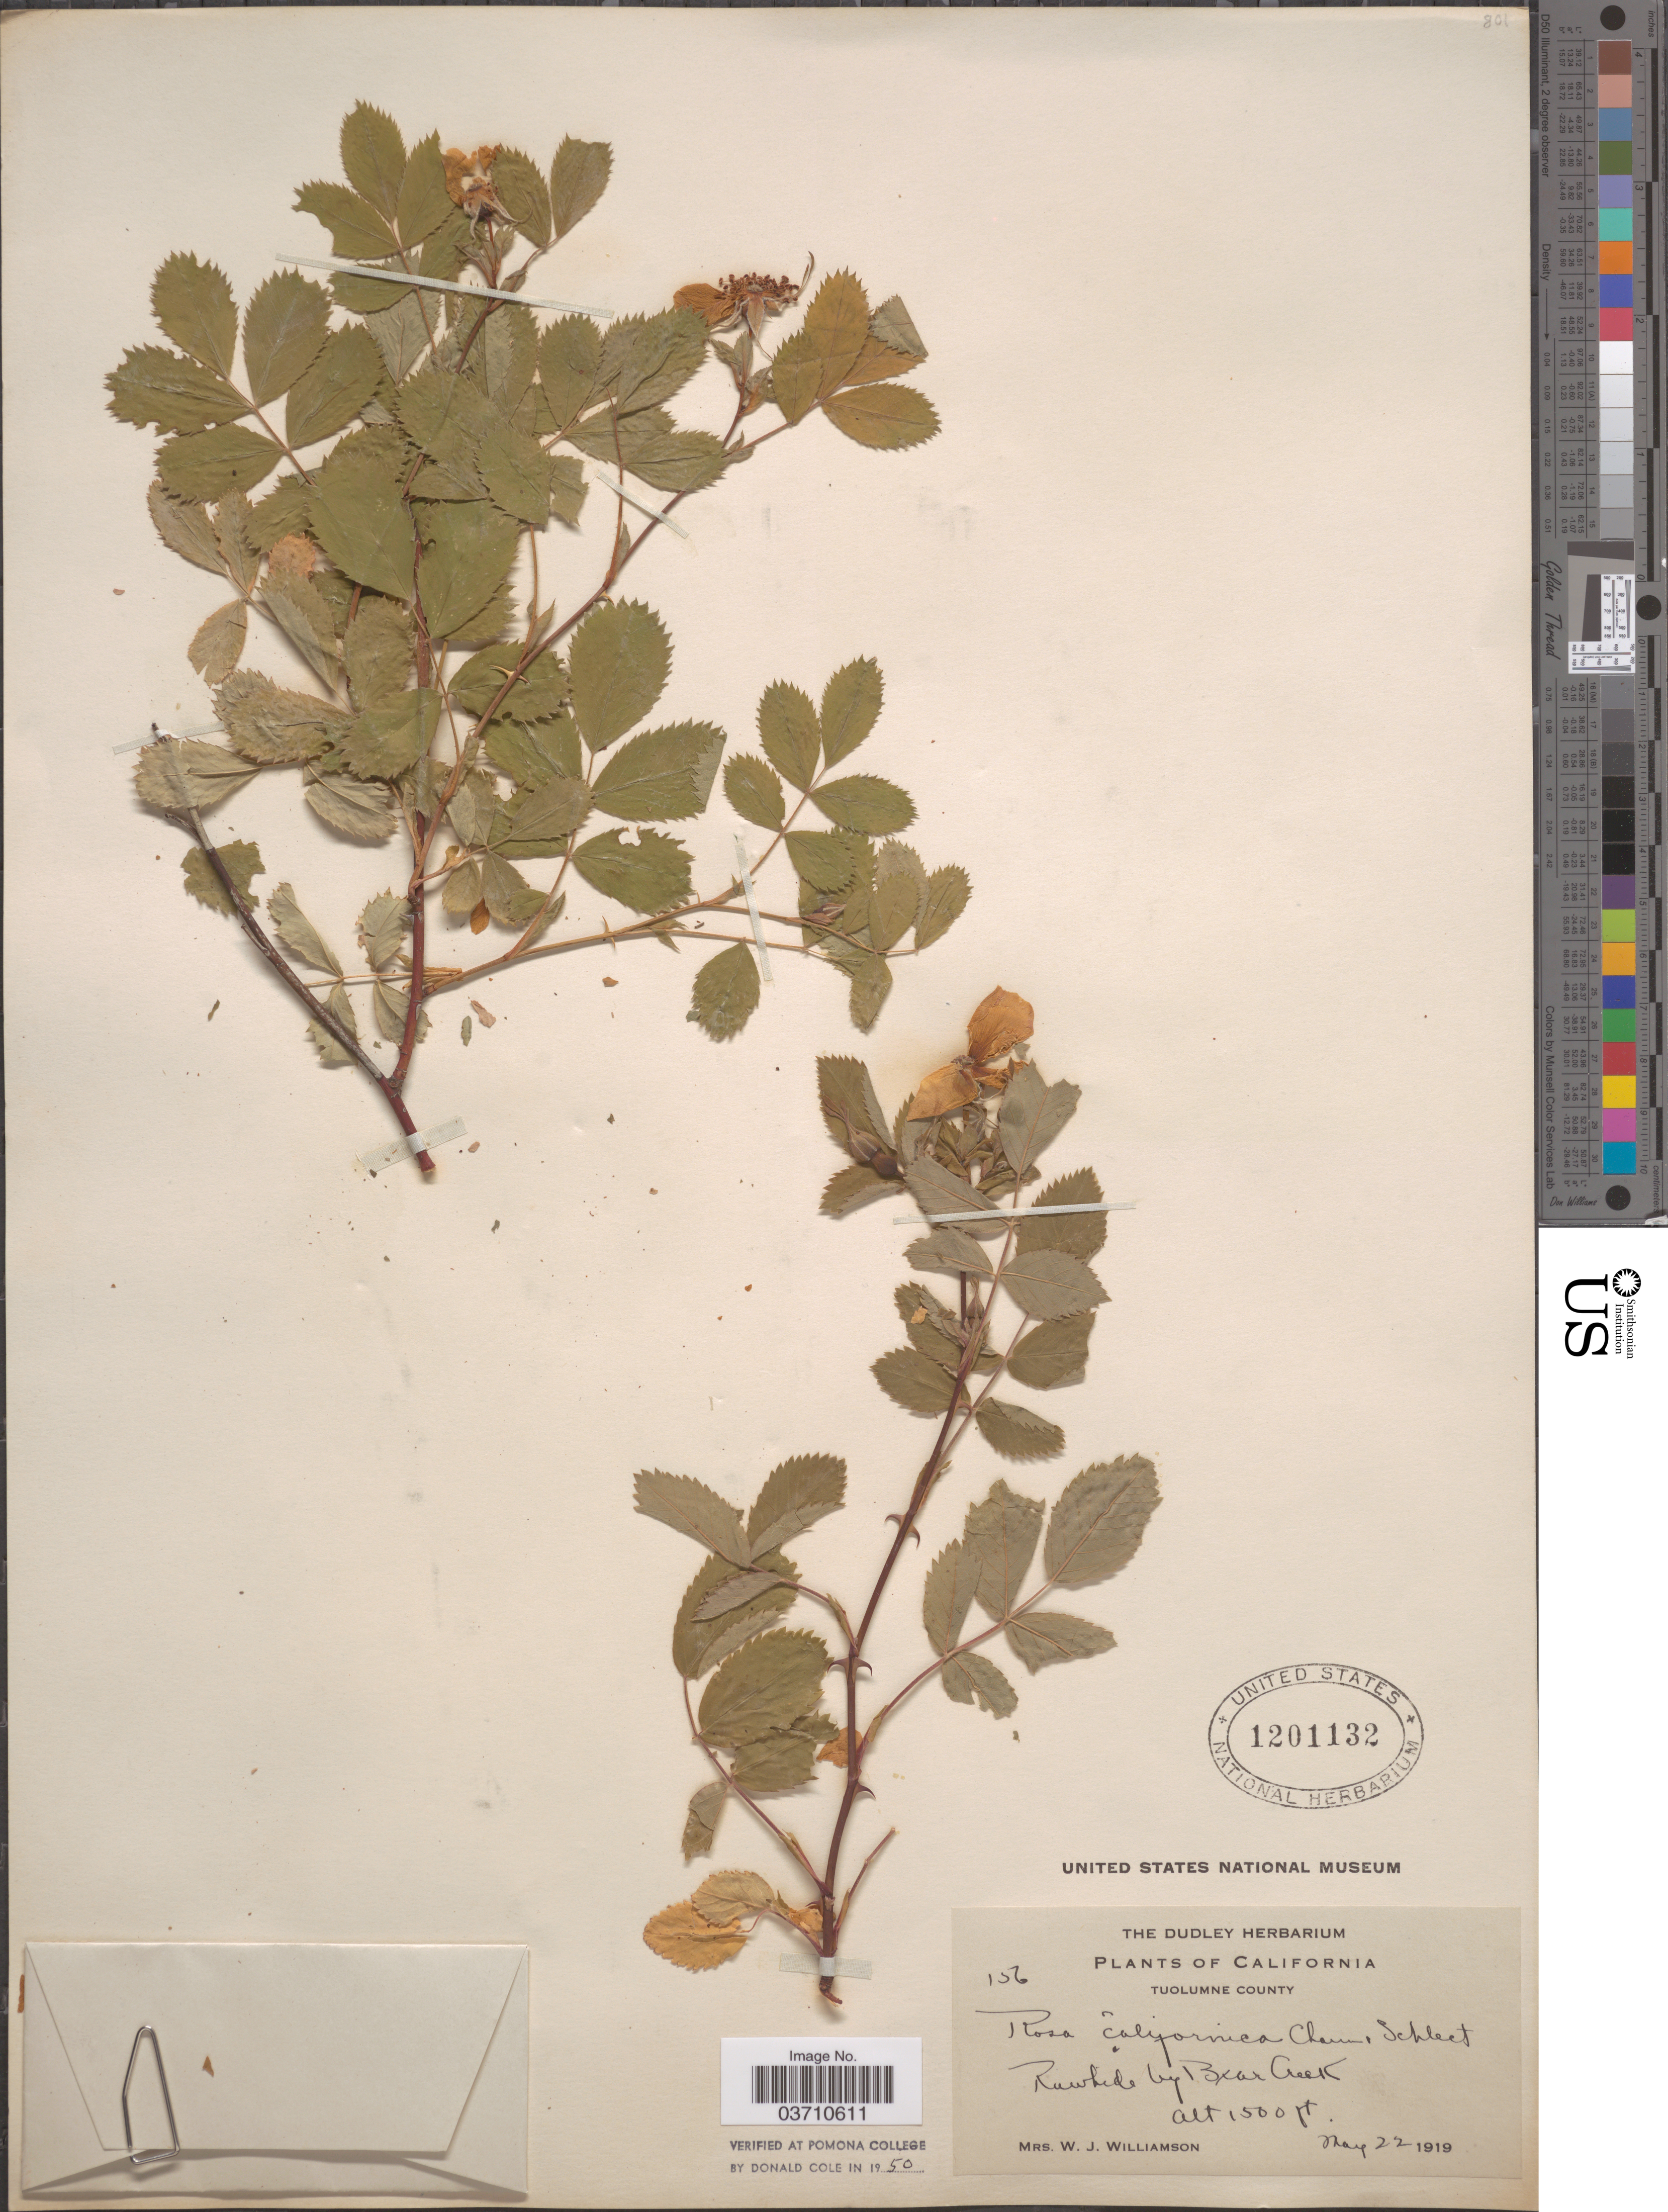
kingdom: Plantae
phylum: Tracheophyta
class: Magnoliopsida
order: Rosales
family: Rosaceae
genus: Rosa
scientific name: Rosa californica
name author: Cham. & Schltdl.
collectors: W. Williamson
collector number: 156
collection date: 1919-05-22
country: United States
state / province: California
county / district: Tuolumne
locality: Tuolumne County. Rawhide by Bear Creek.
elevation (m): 457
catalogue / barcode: US 1201132